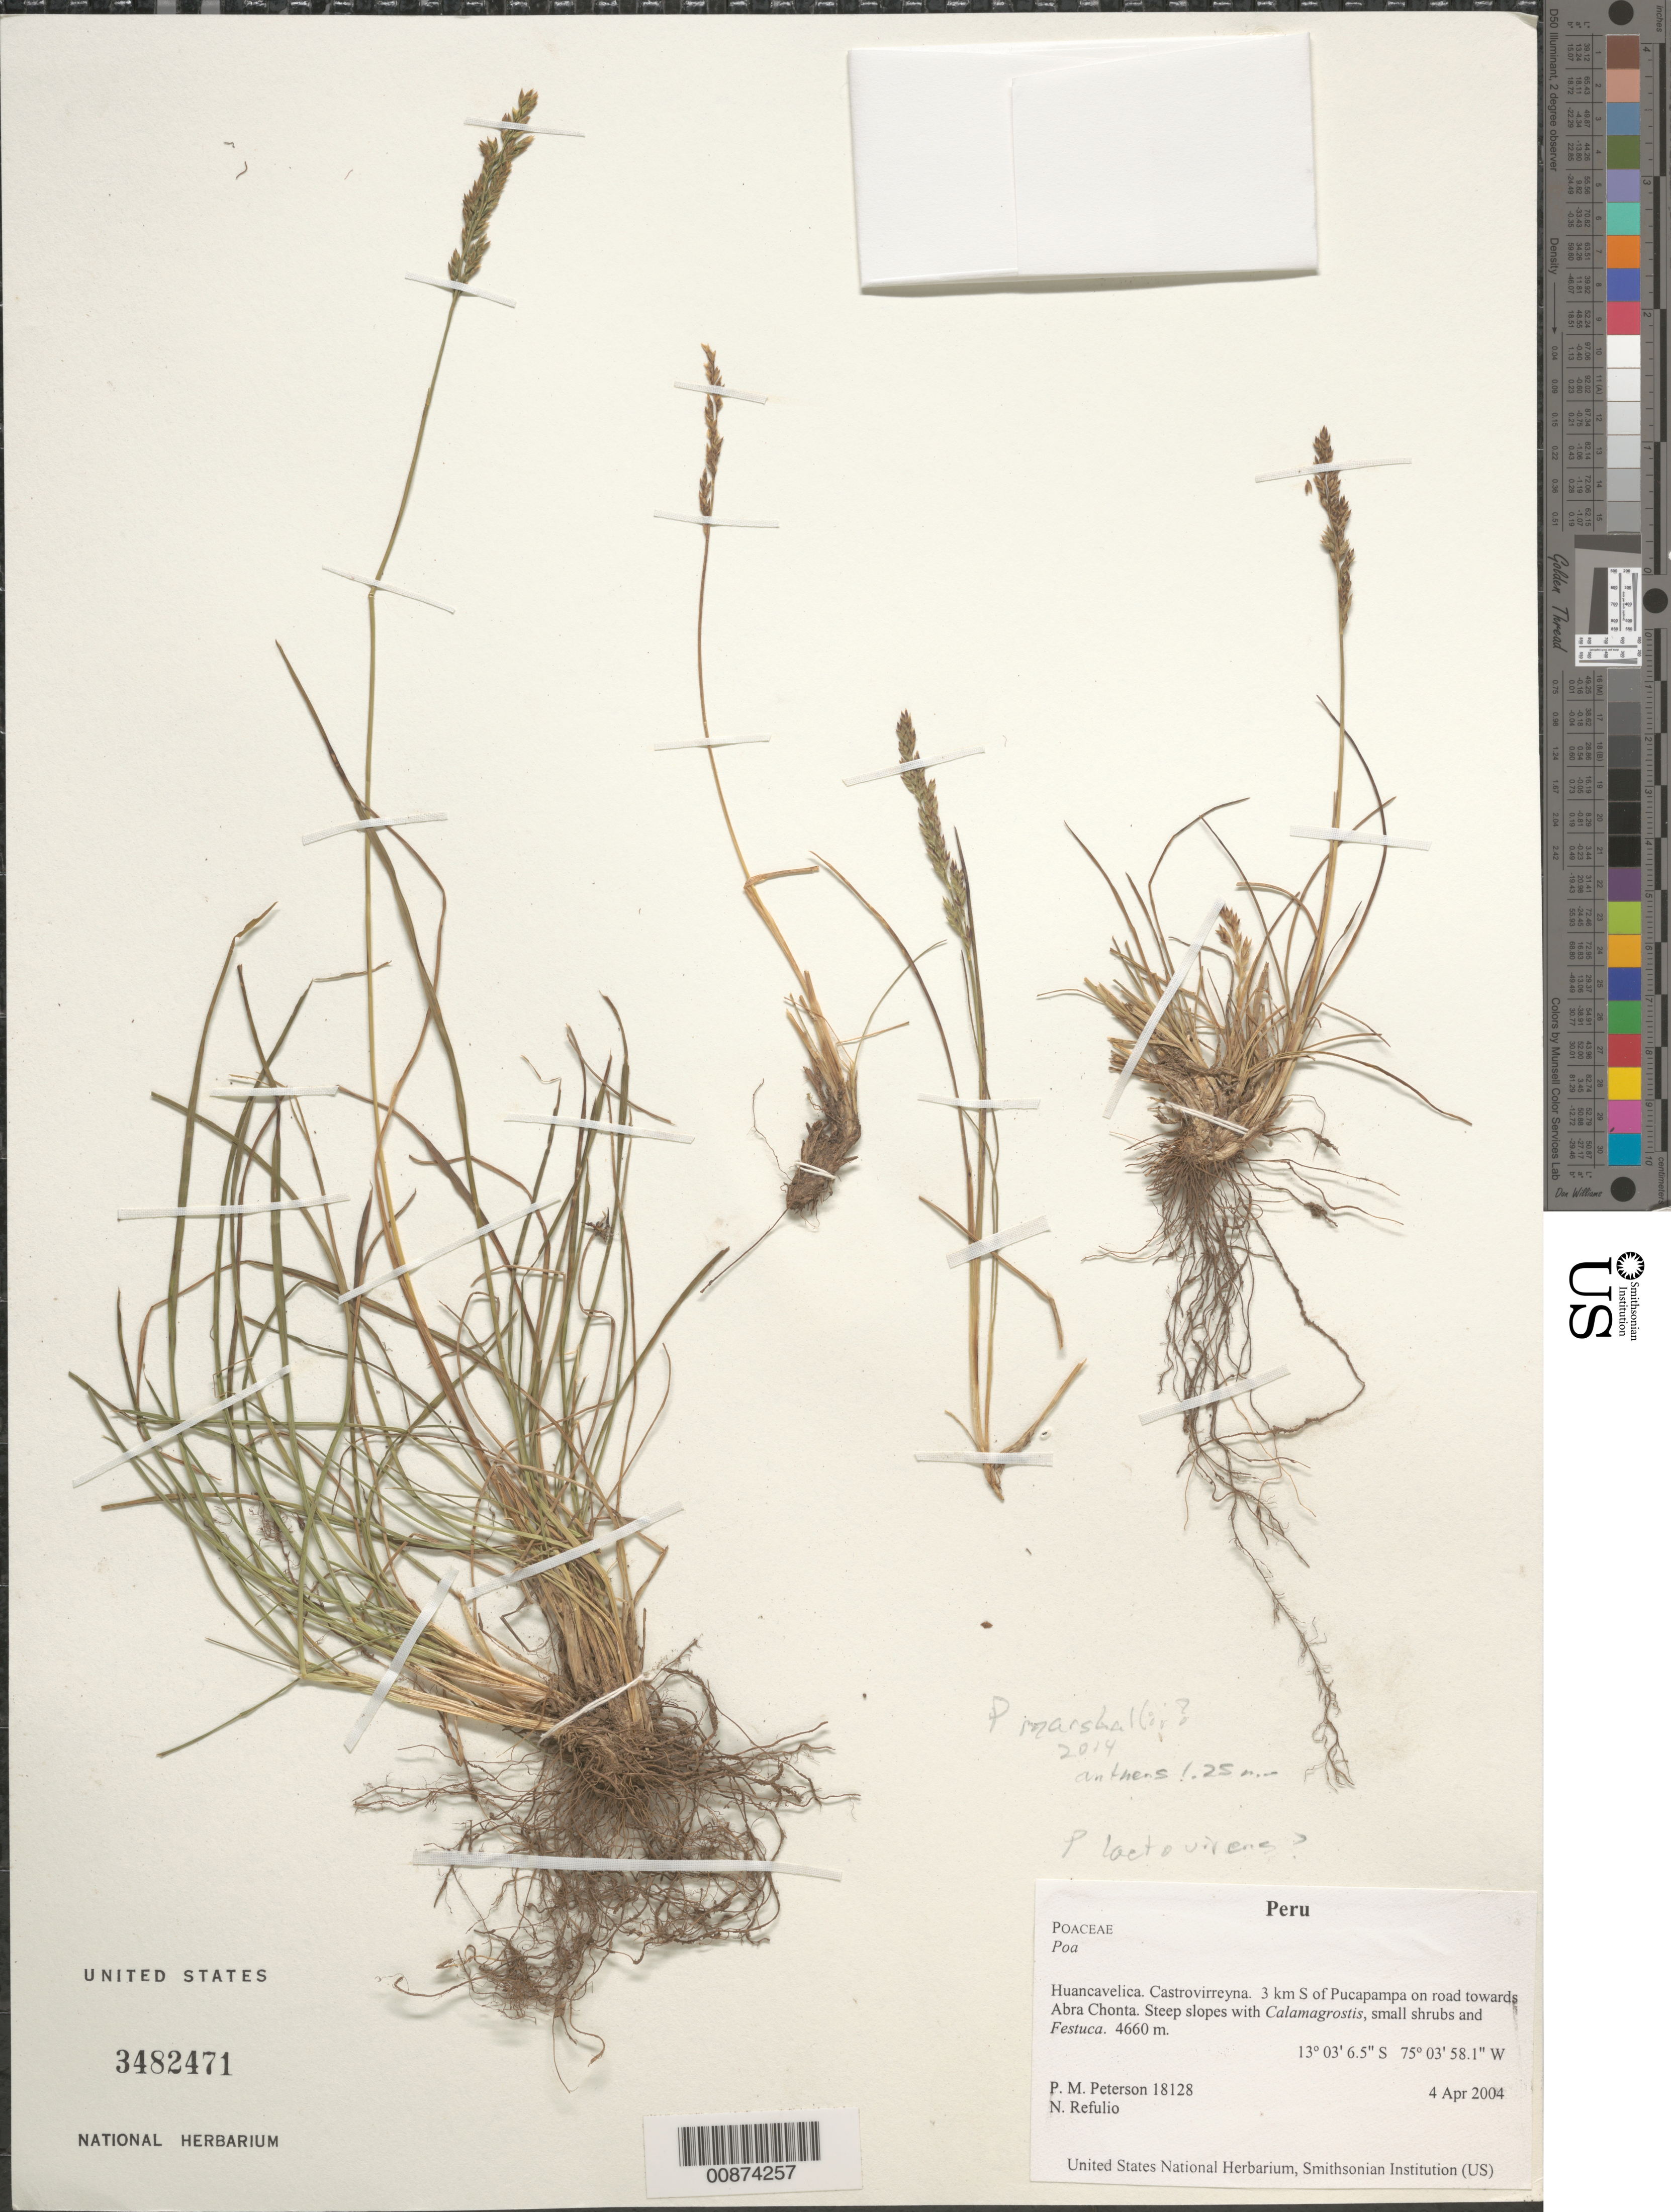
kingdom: Plantae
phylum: Tracheophyta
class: Liliopsida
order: Poales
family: Poaceae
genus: Poa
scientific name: Poa marshallii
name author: Tovar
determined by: Soreng, Robert J., Research Associate (BOT), Smithsonian Institution - National Museum of Natural History (UNITED STATES)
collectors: P. M. Peterson & N. Refulio-Rodríguez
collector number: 18128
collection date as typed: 04 Apr 2004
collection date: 2004-04-04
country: Peru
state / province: Huancavelica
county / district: Castrovirreyna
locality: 3 km S of Pucapampa on road towards Abra Chonta. Steep slopes with Calamagrostis, small shrubs and Festuca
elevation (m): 4660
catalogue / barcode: US 3482471